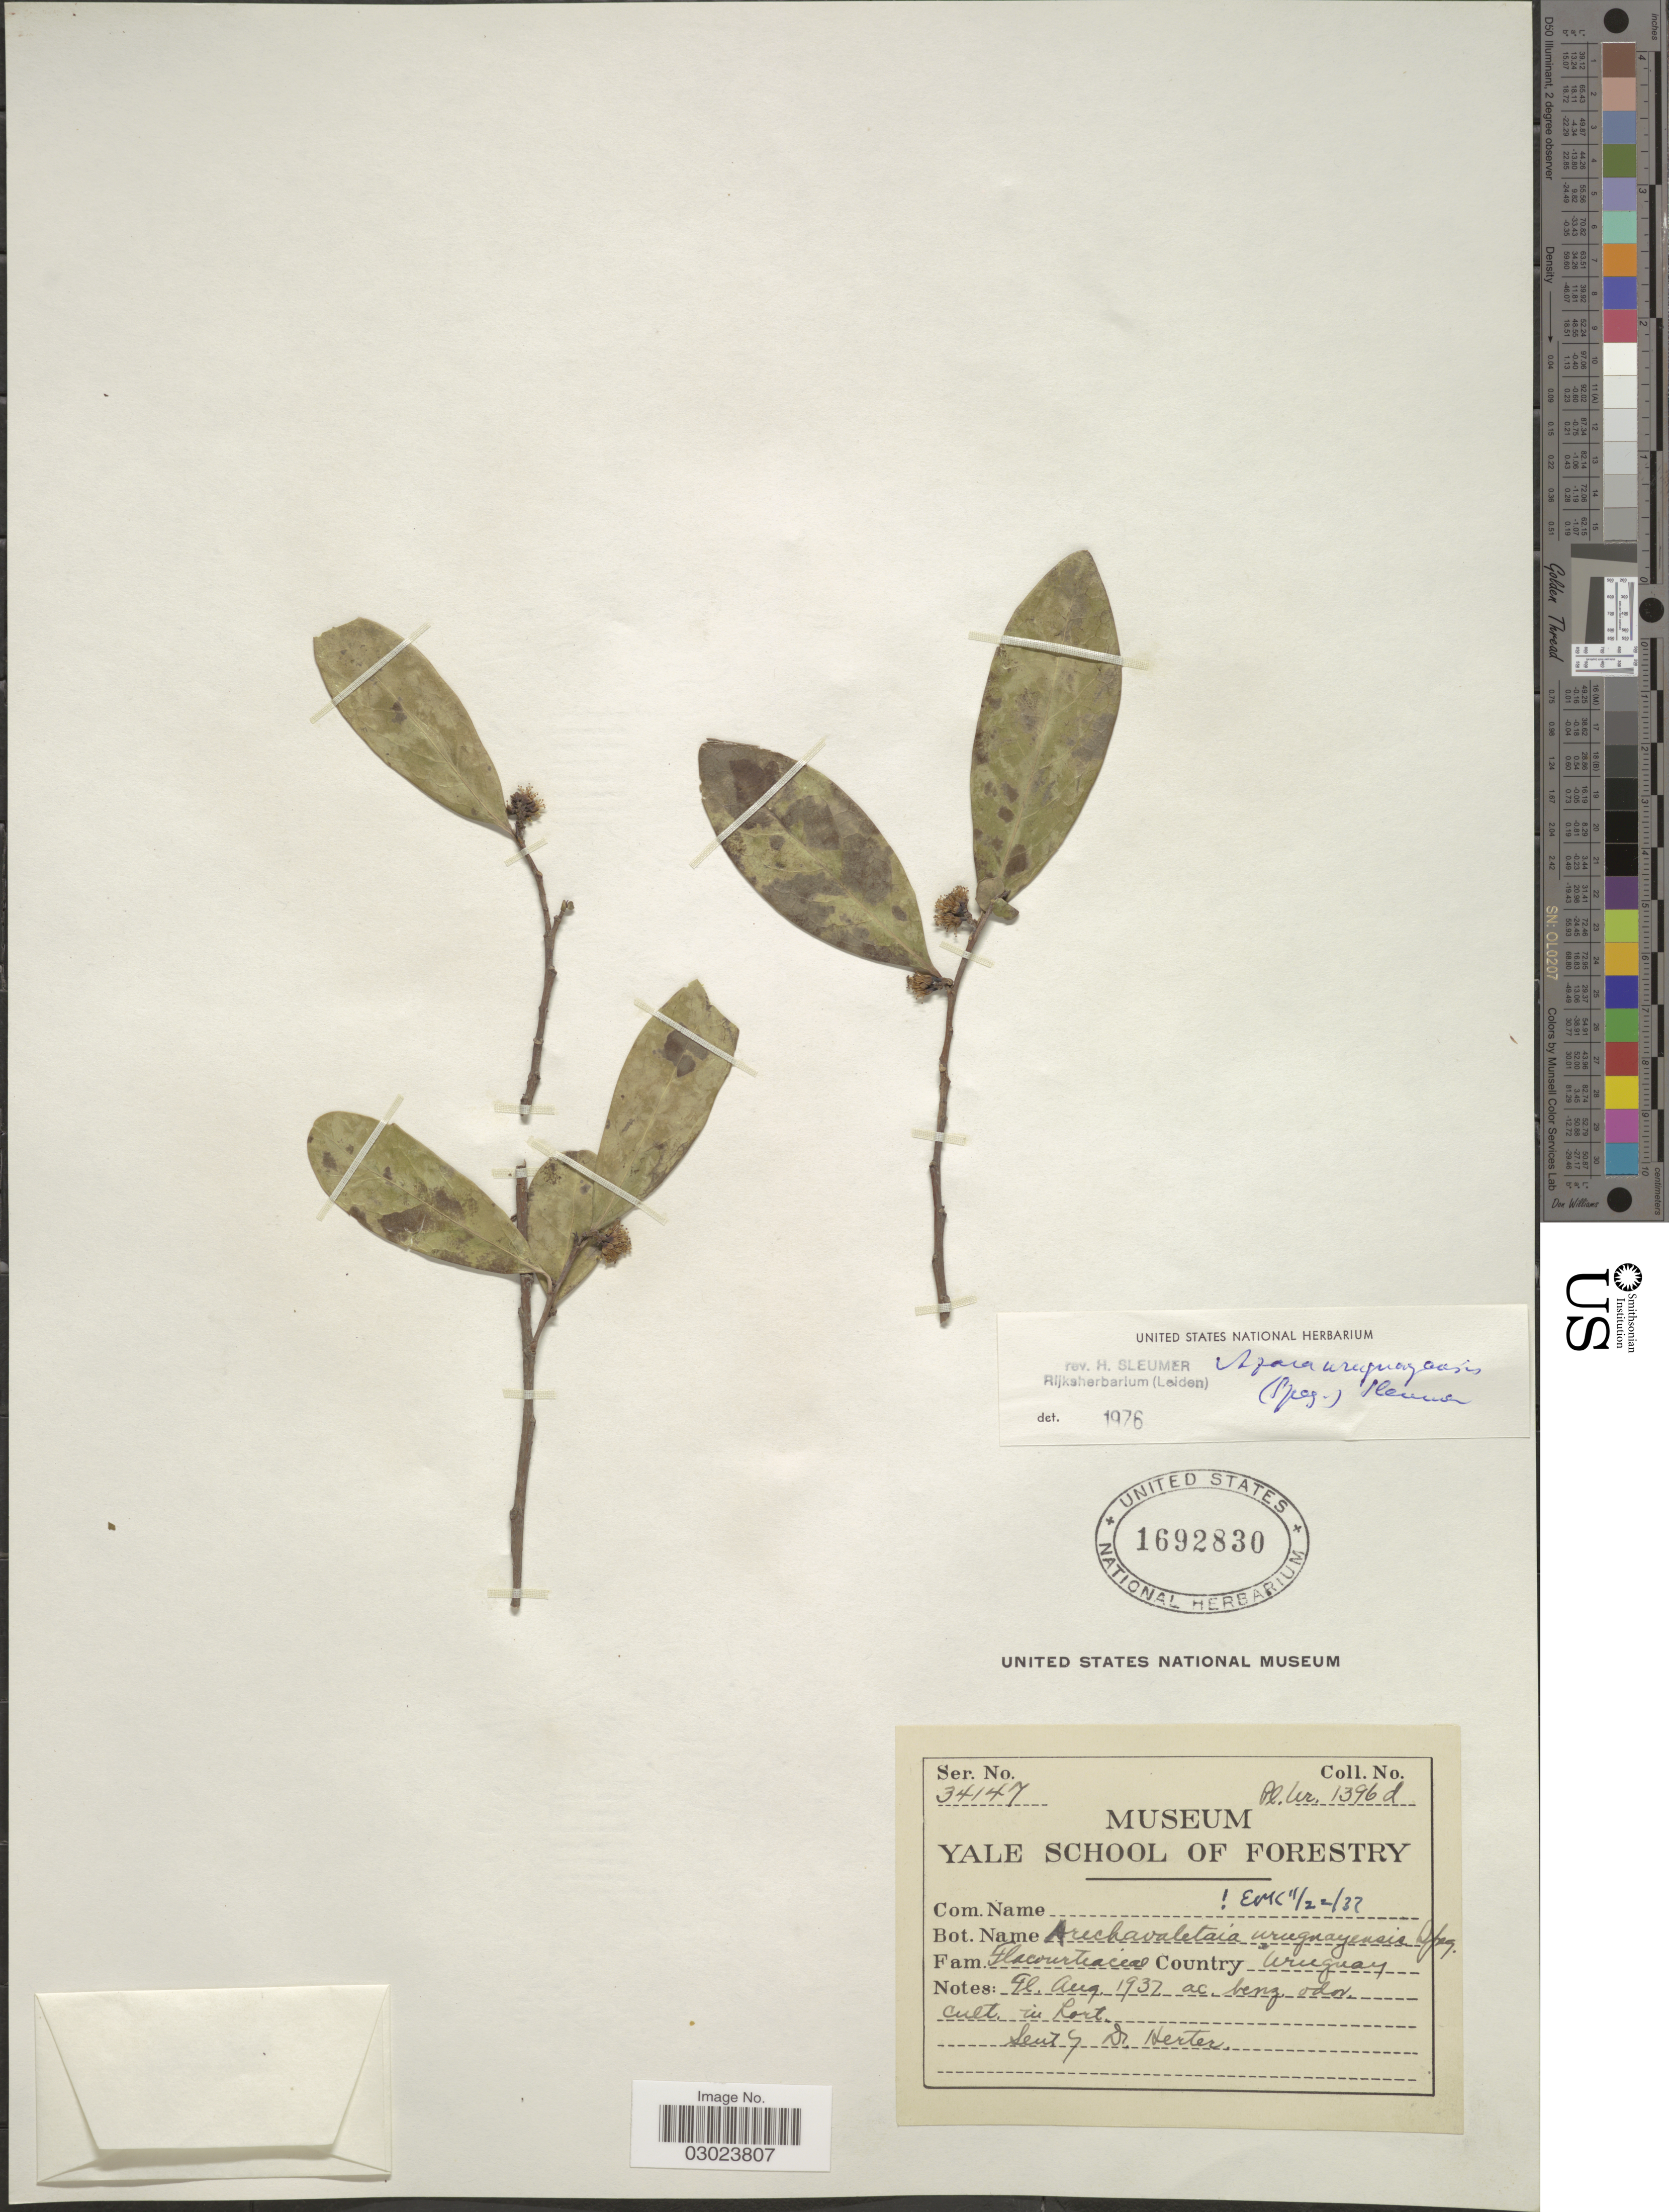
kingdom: Plantae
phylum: Tracheophyta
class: Magnoliopsida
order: Malpighiales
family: Salicaceae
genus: Azara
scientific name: Azara uruguayensis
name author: (Speg.) Sleumer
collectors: Herter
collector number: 1396d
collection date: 1937-08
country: Uruguay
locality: Cult. in hort.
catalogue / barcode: US 1692830